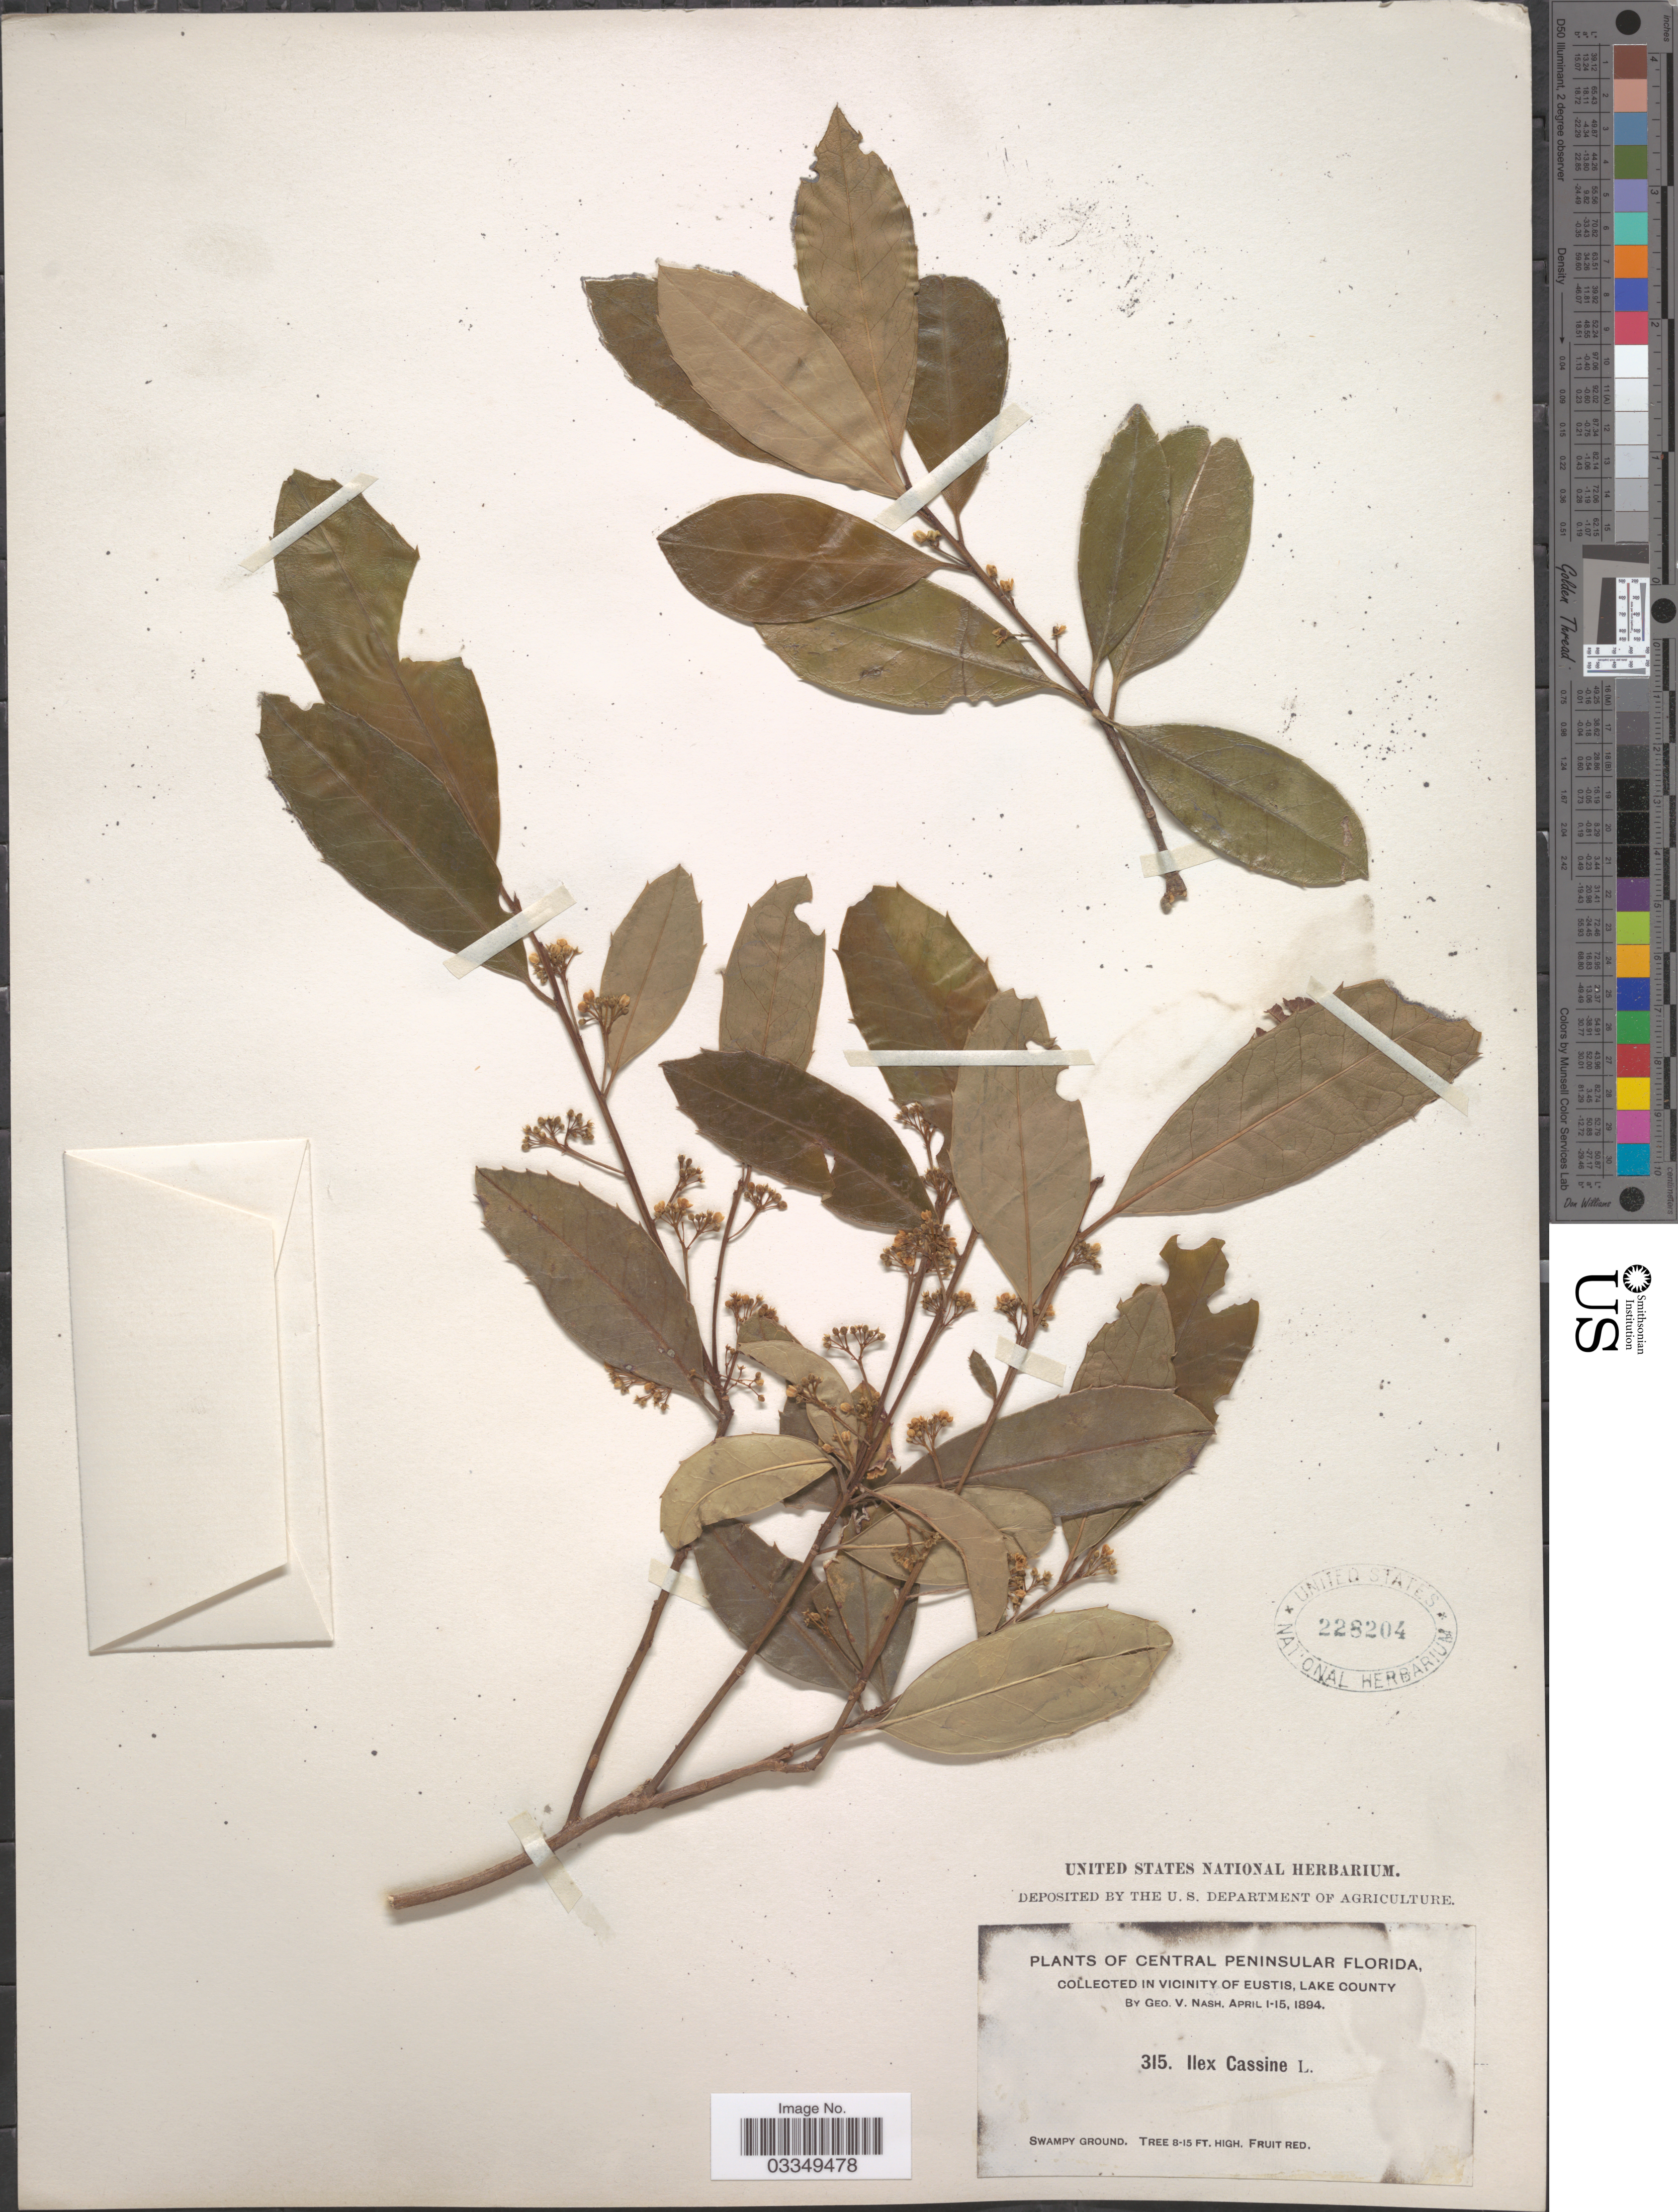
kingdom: Plantae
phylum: Tracheophyta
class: Magnoliopsida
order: Aquifoliales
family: Aquifoliaceae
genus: Ilex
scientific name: Ilex cassine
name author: L.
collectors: G. V. Nash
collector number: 315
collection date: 1894-04-01/1894-04-15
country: United States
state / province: Florida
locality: Central Peninsular Florida, in vicinity of Eustis, Lake County.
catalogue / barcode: US 228204